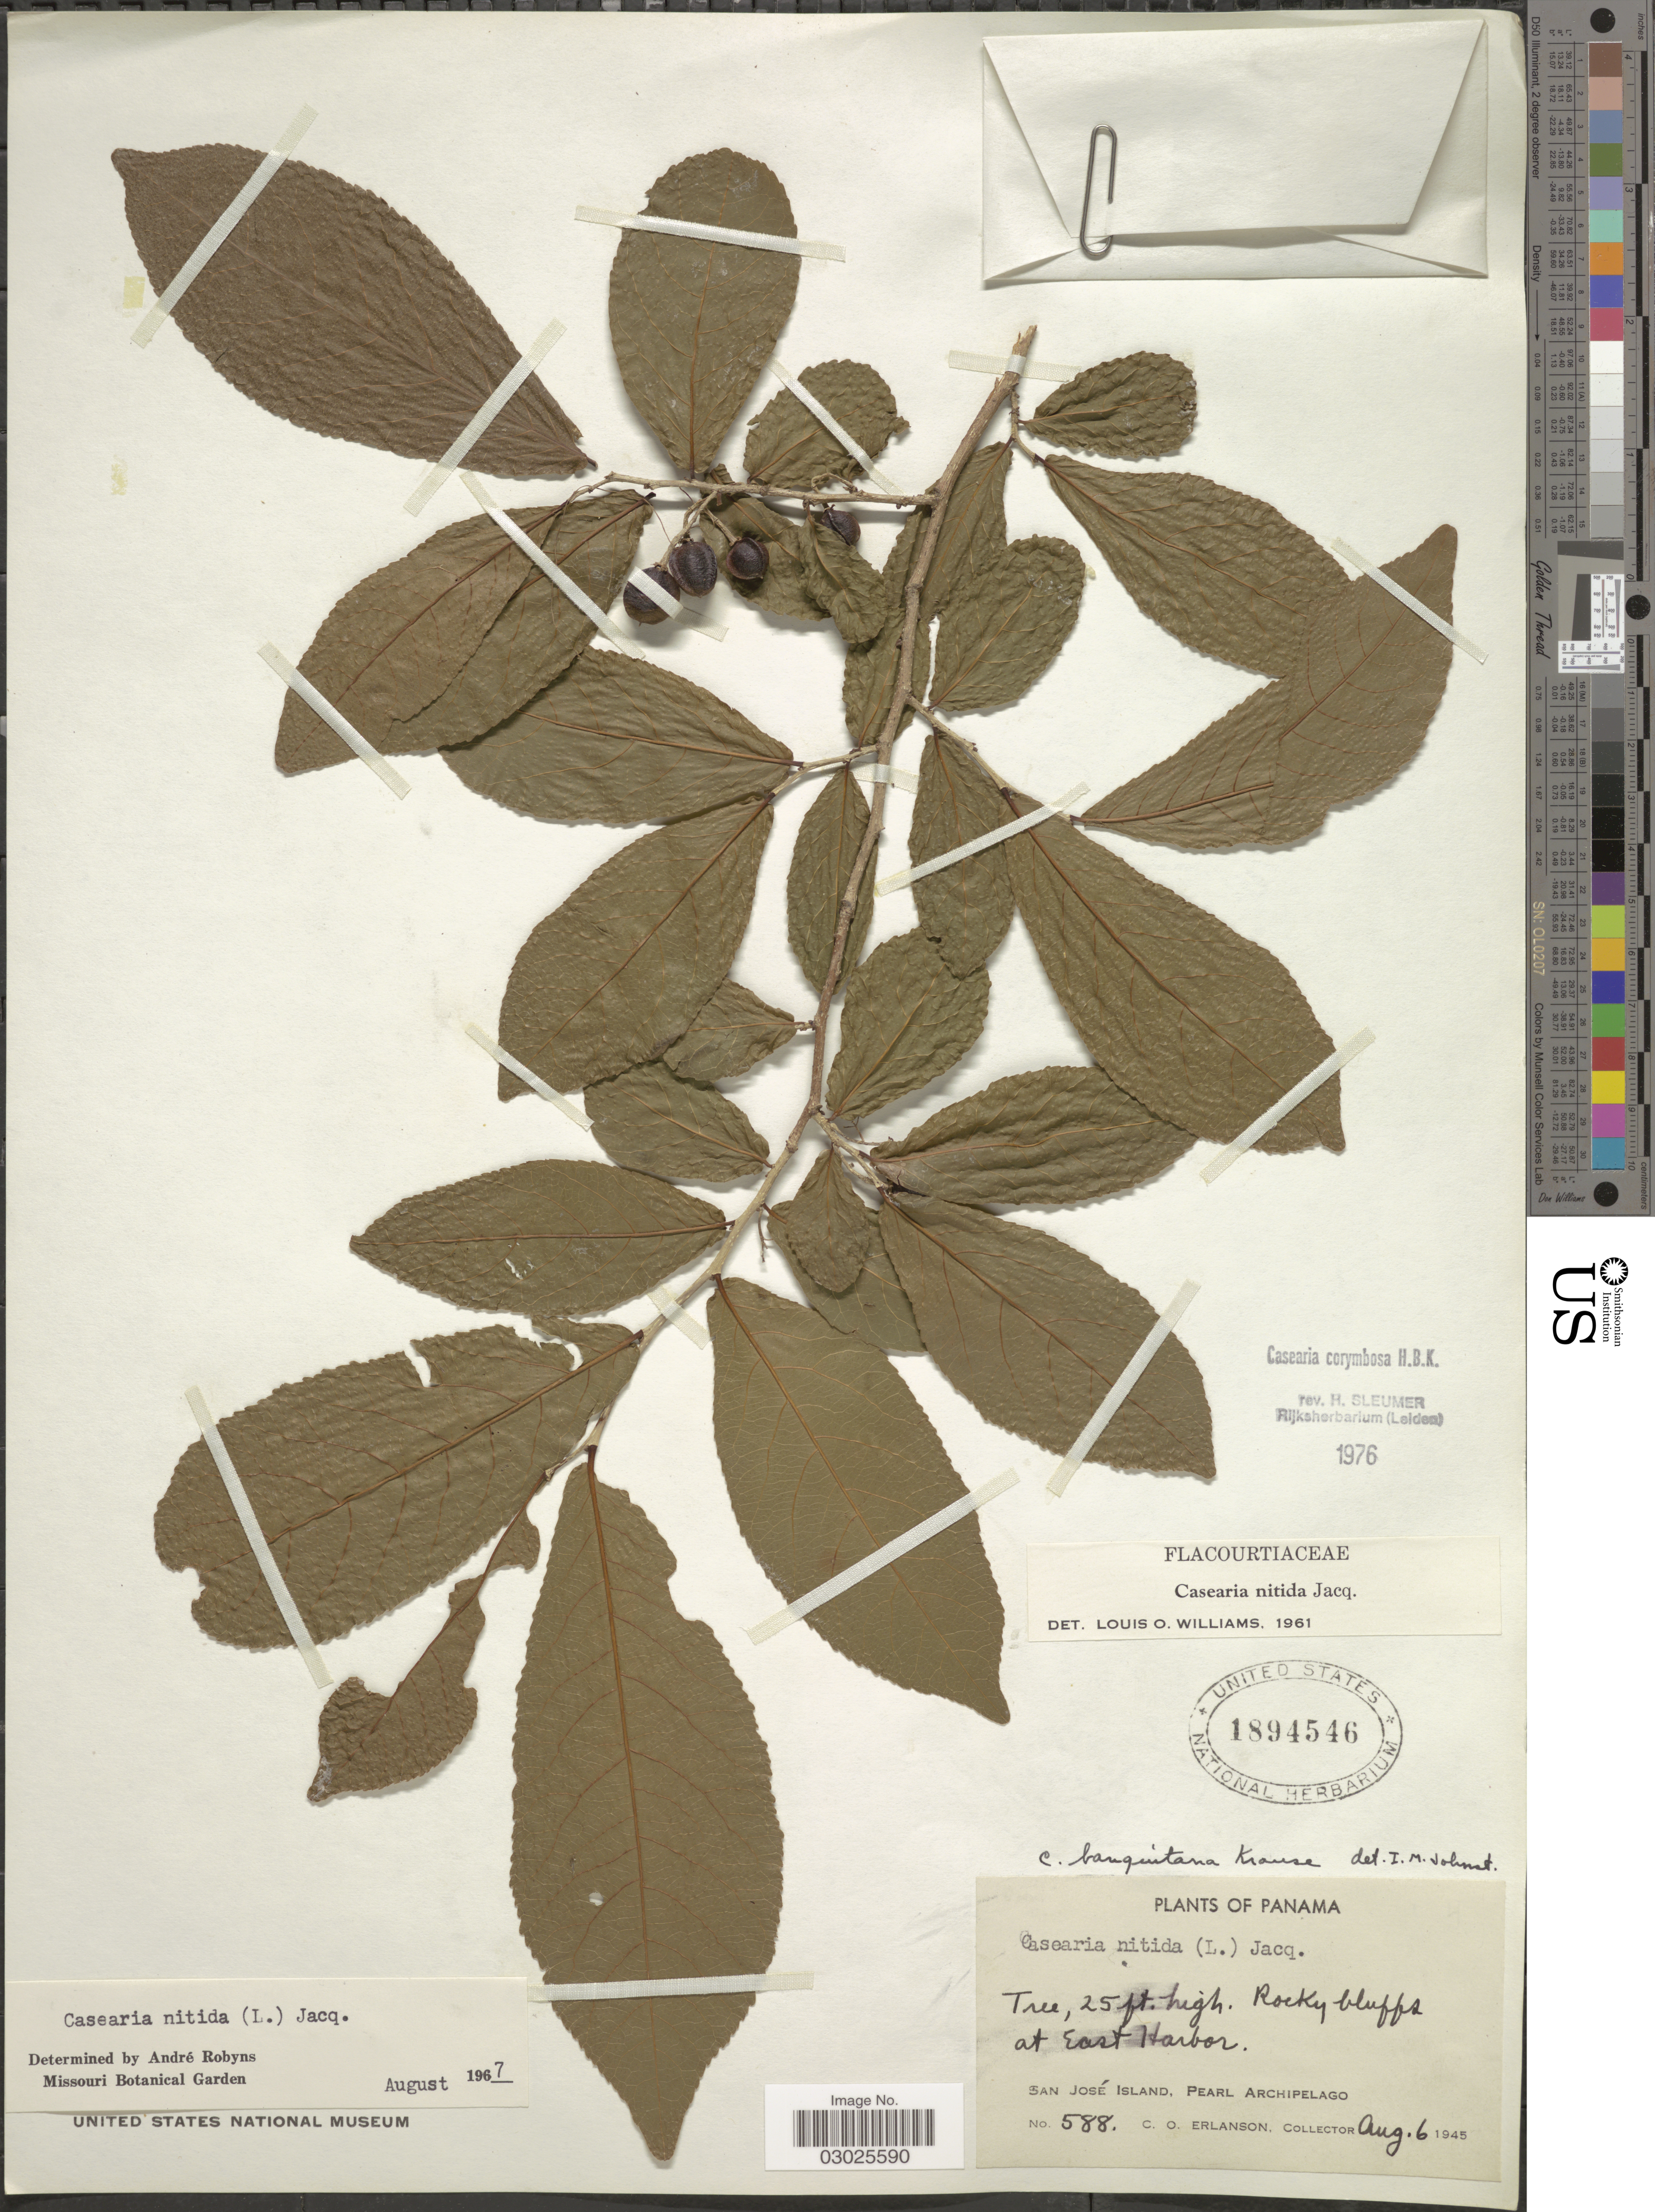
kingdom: Plantae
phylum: Tracheophyta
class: Magnoliopsida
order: Malpighiales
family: Salicaceae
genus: Casearia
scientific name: Casearia corymbosa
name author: Kunth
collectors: C. O. Erlanson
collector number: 588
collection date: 1945-08-06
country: Panama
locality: Rocky bluffs at East Harbor. San José Island, Pearl Archipelago.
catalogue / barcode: US 1894546